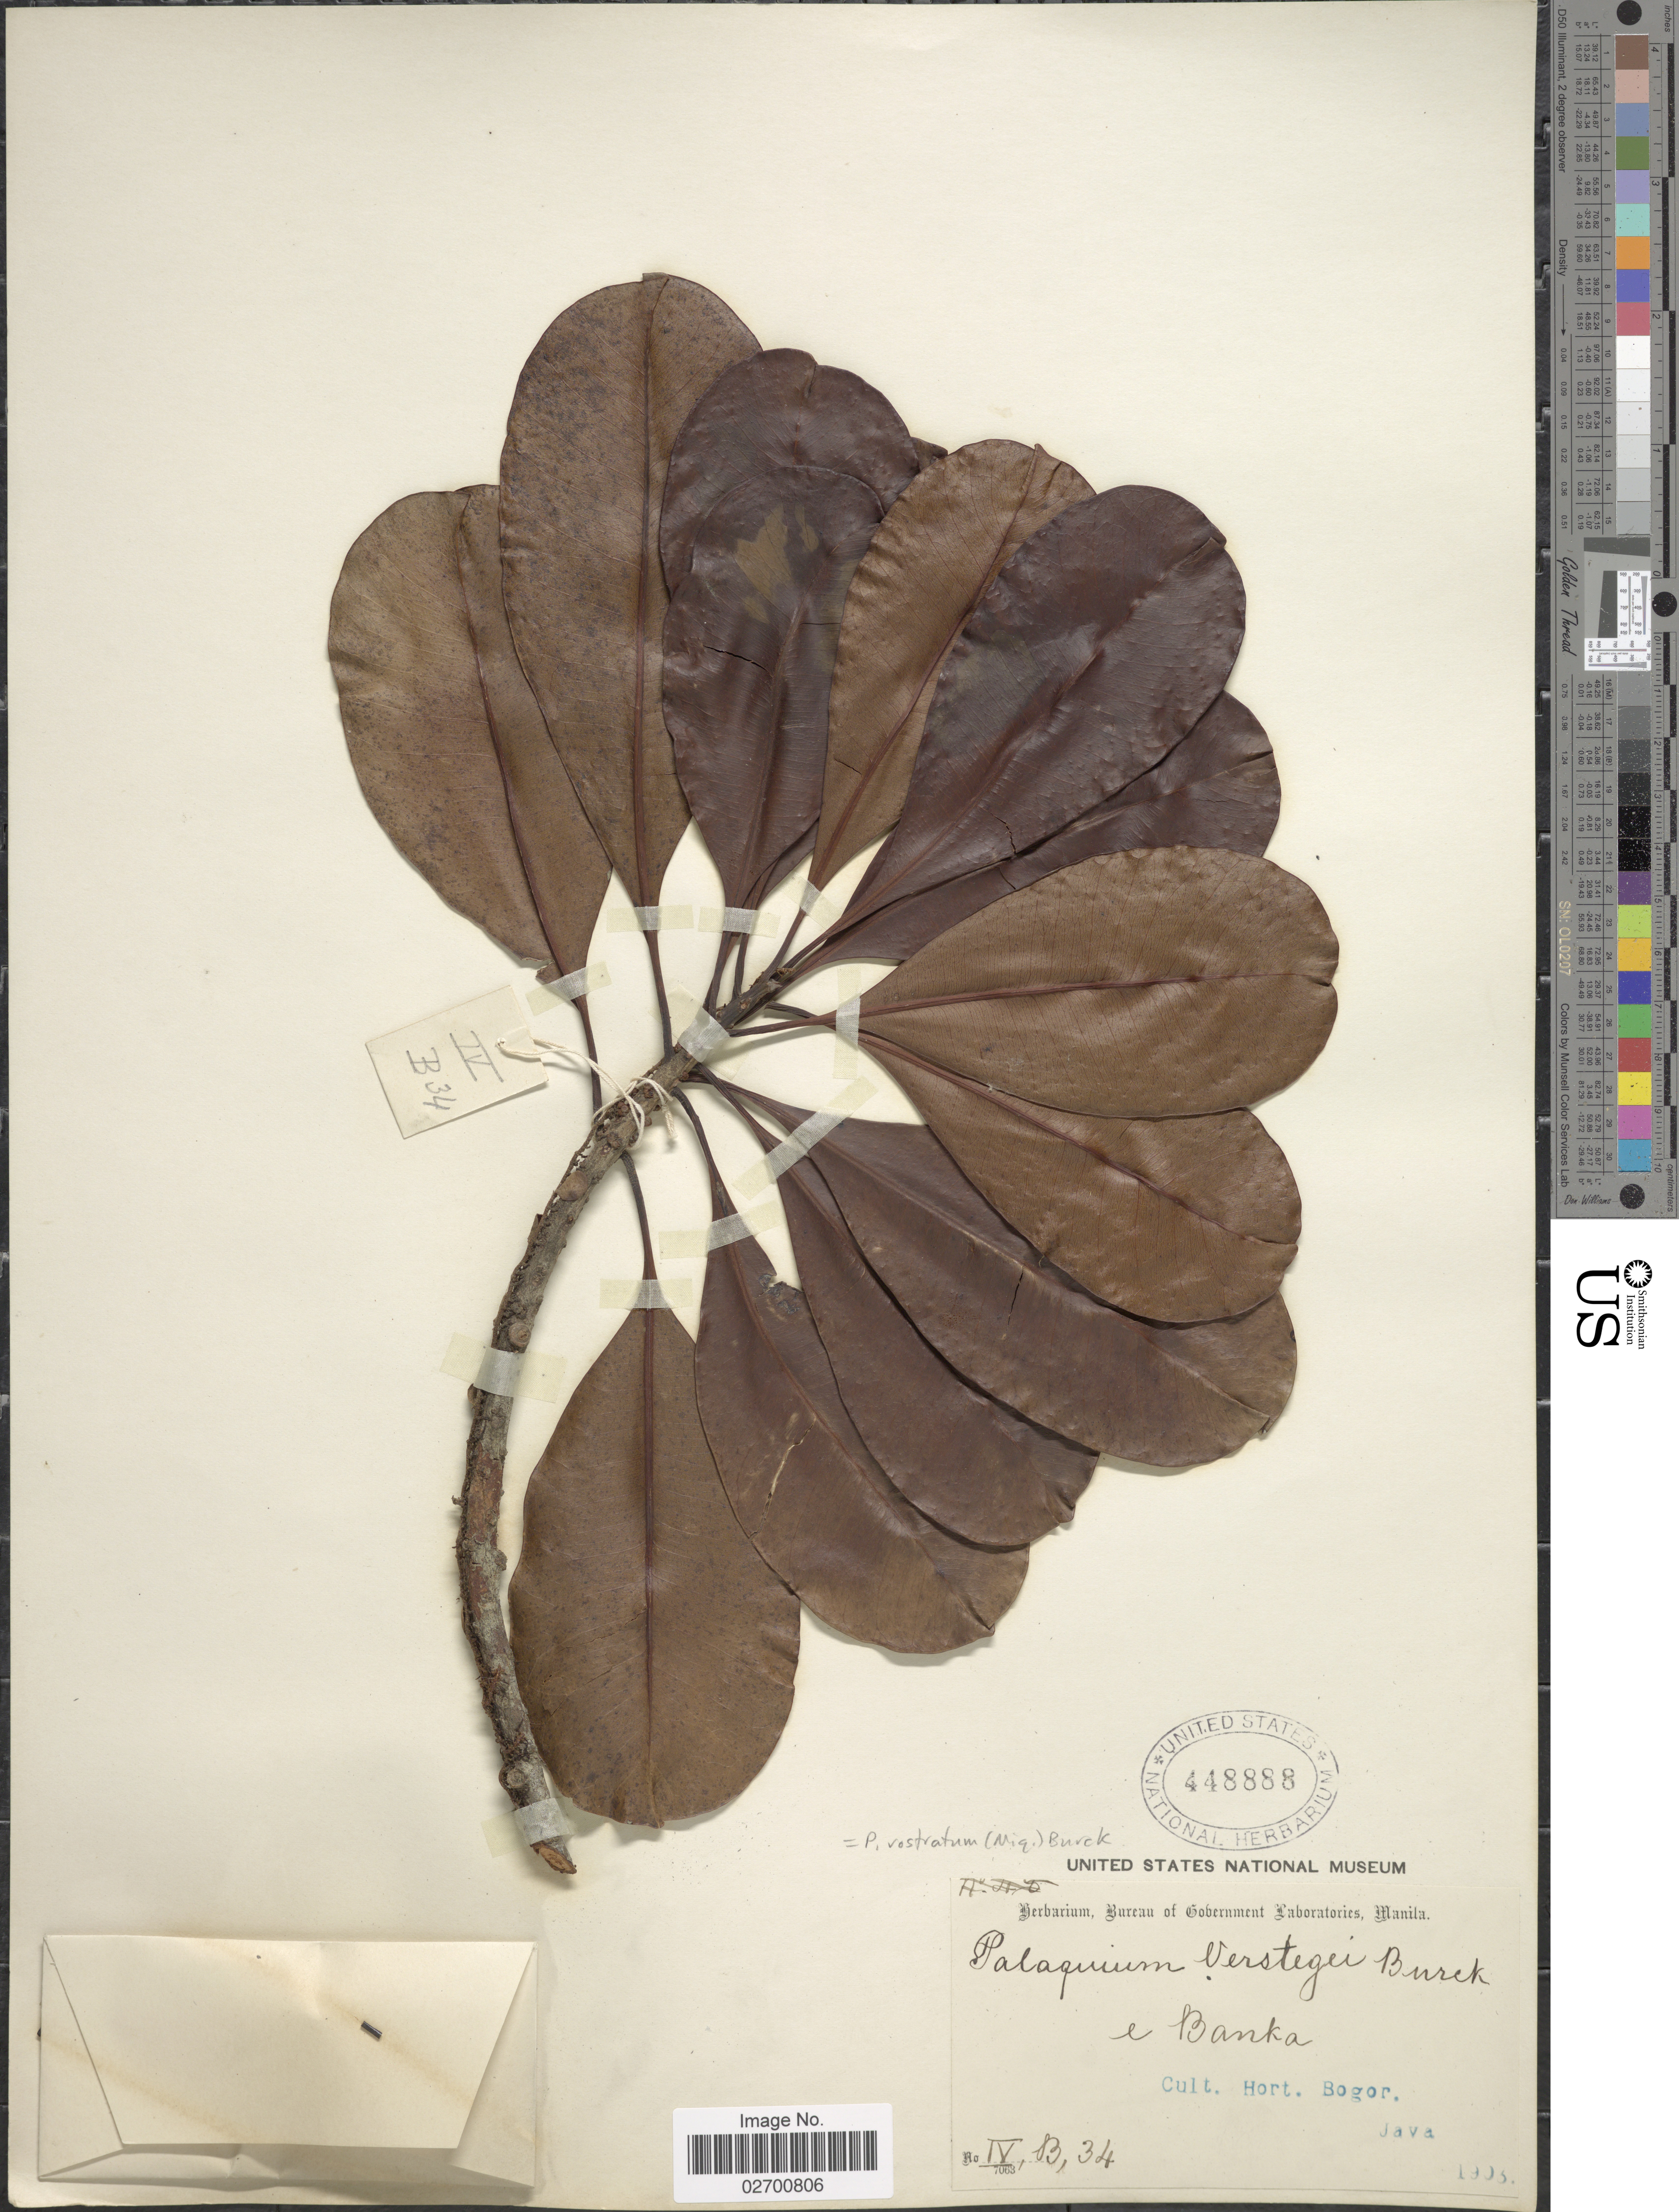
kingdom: Plantae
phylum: Tracheophyta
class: Magnoliopsida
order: Ericales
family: Sapotaceae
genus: Palaquium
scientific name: Palaquium rostratum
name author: (Miq.) Burck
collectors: Ex herb. Bureau of Government Laboratories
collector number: IV, B, 34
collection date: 1903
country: Indonesia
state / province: Java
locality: Cult. Hort. Bogor. e Banka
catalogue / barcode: US 448888